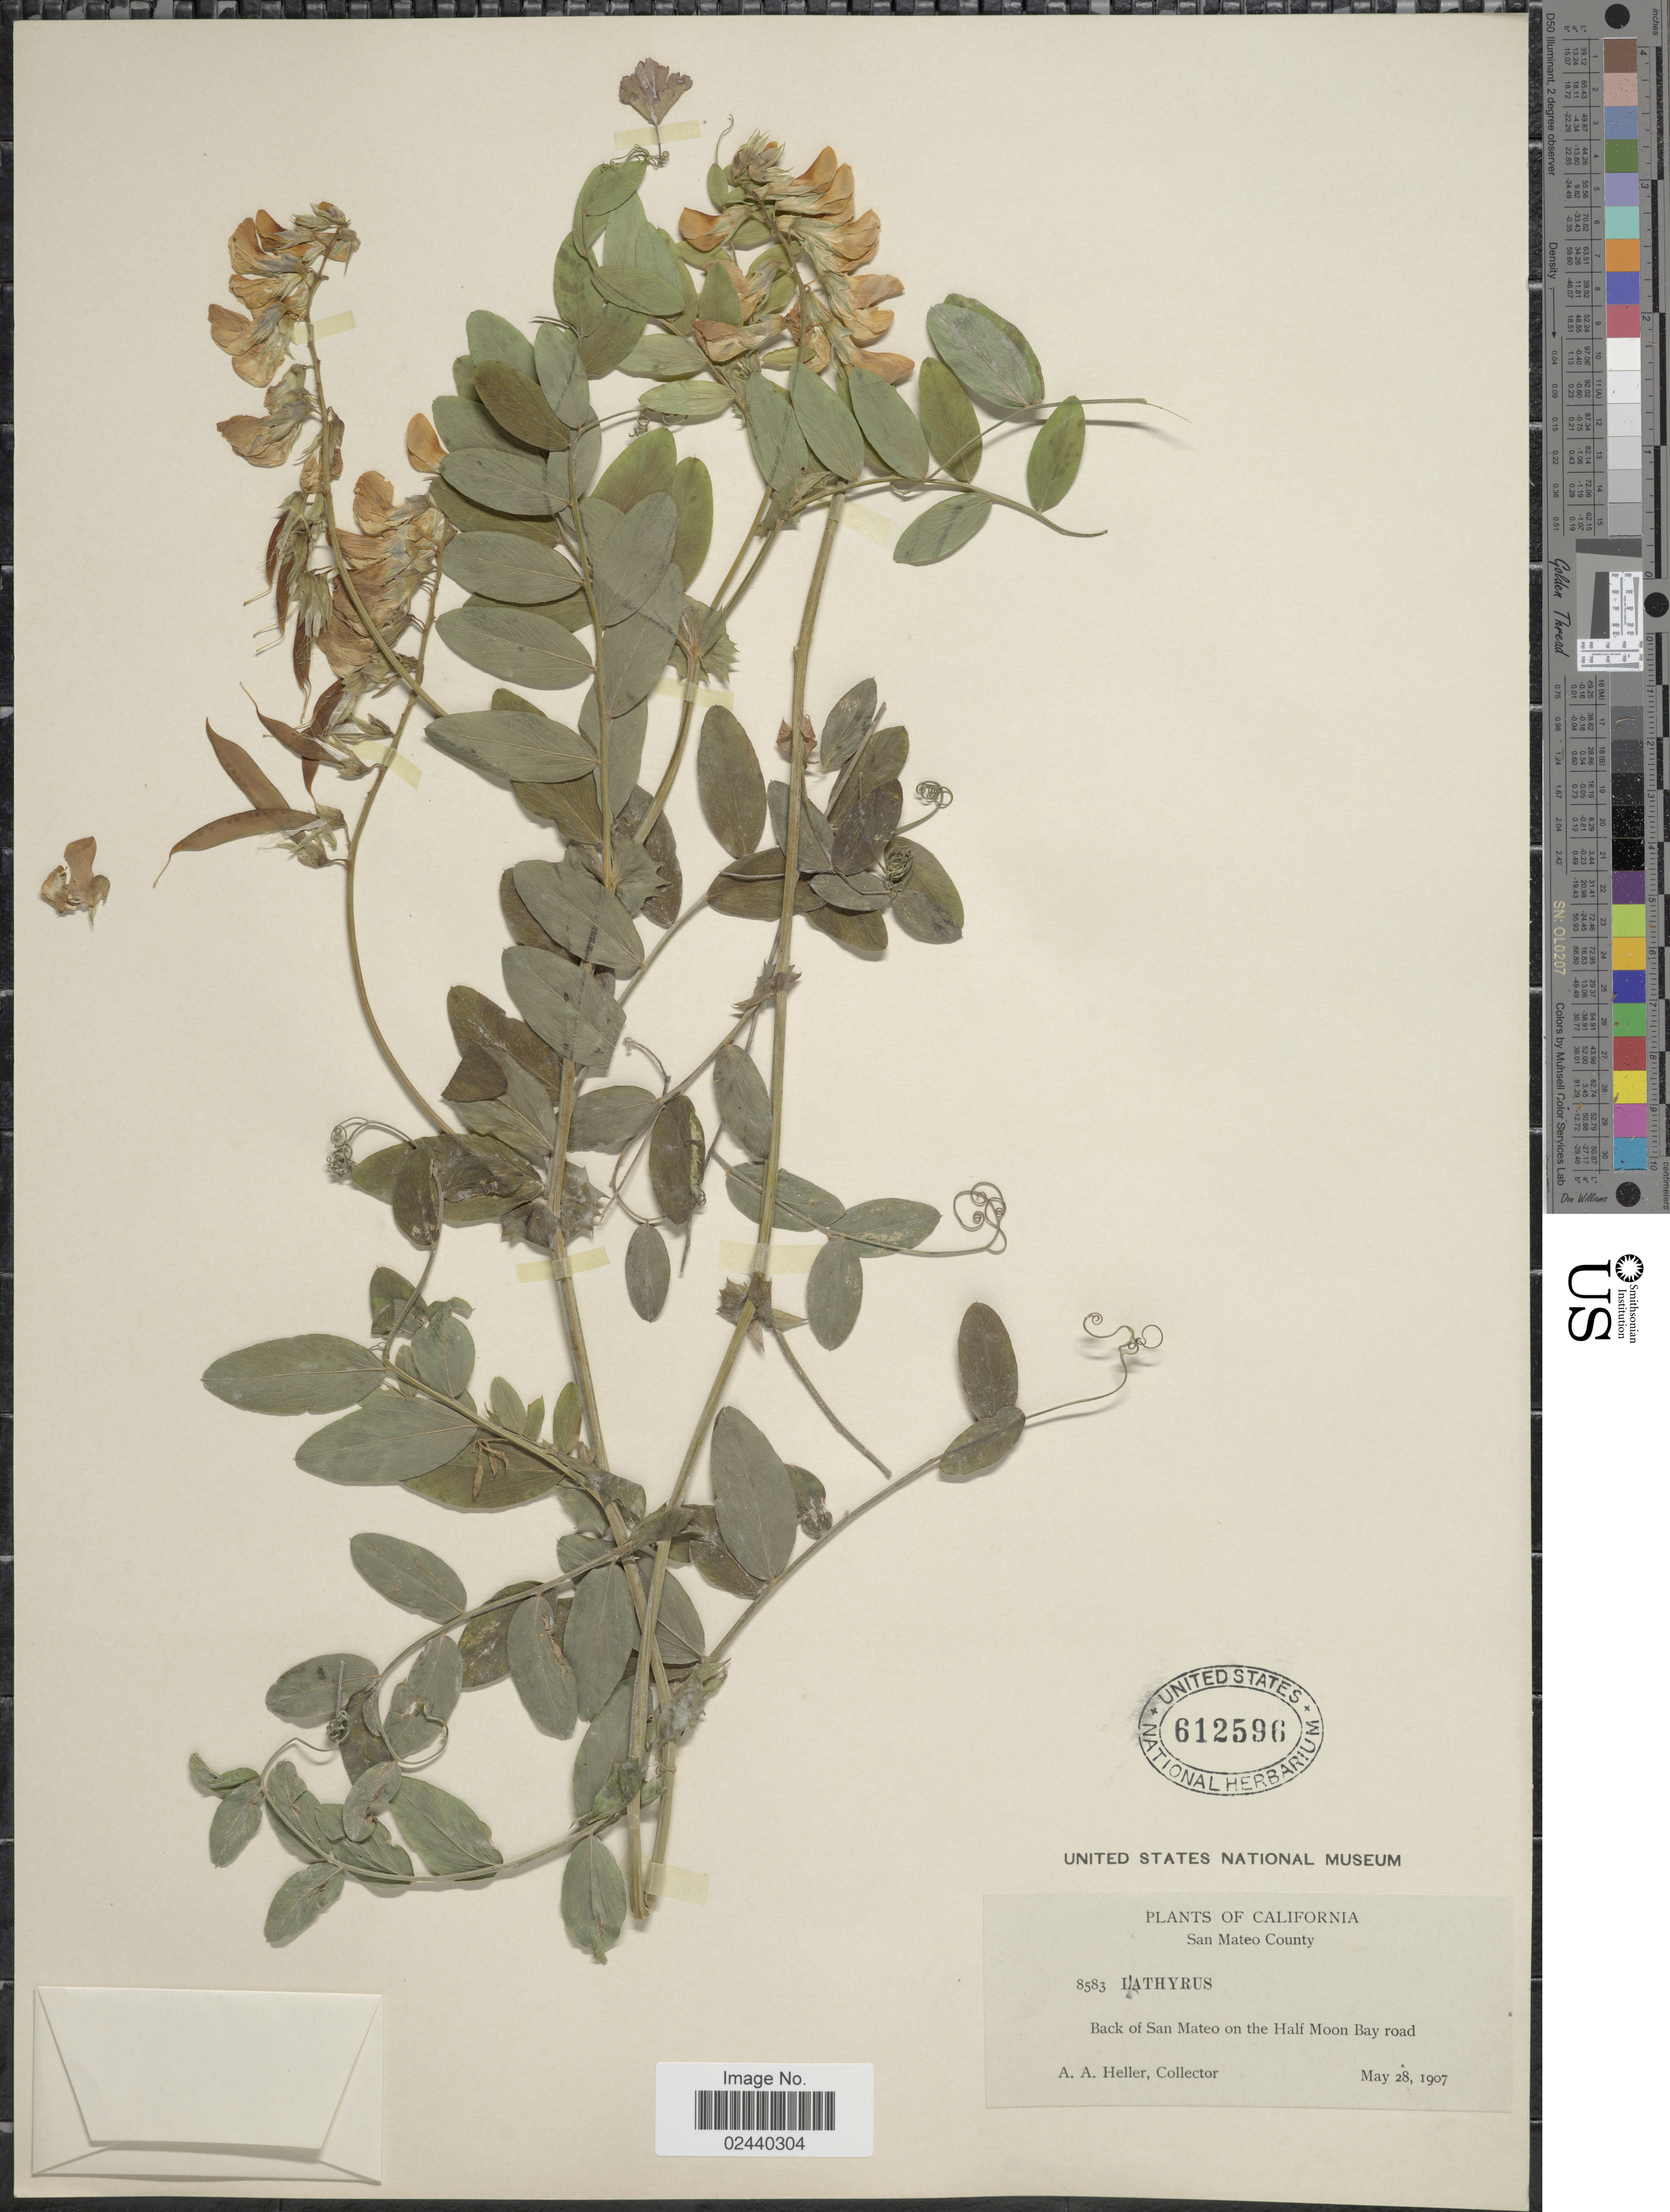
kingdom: Plantae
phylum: Tracheophyta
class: Magnoliopsida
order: Fabales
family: Fabaceae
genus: Lathyrus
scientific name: Lathyrus bolanderi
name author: S. Watson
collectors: A. A. Heller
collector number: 8583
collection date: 1907-05-28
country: United States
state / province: California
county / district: San Mateo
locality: San Mateo County, Back of San Mateo on the Half Moon Bay road.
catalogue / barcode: US 612596